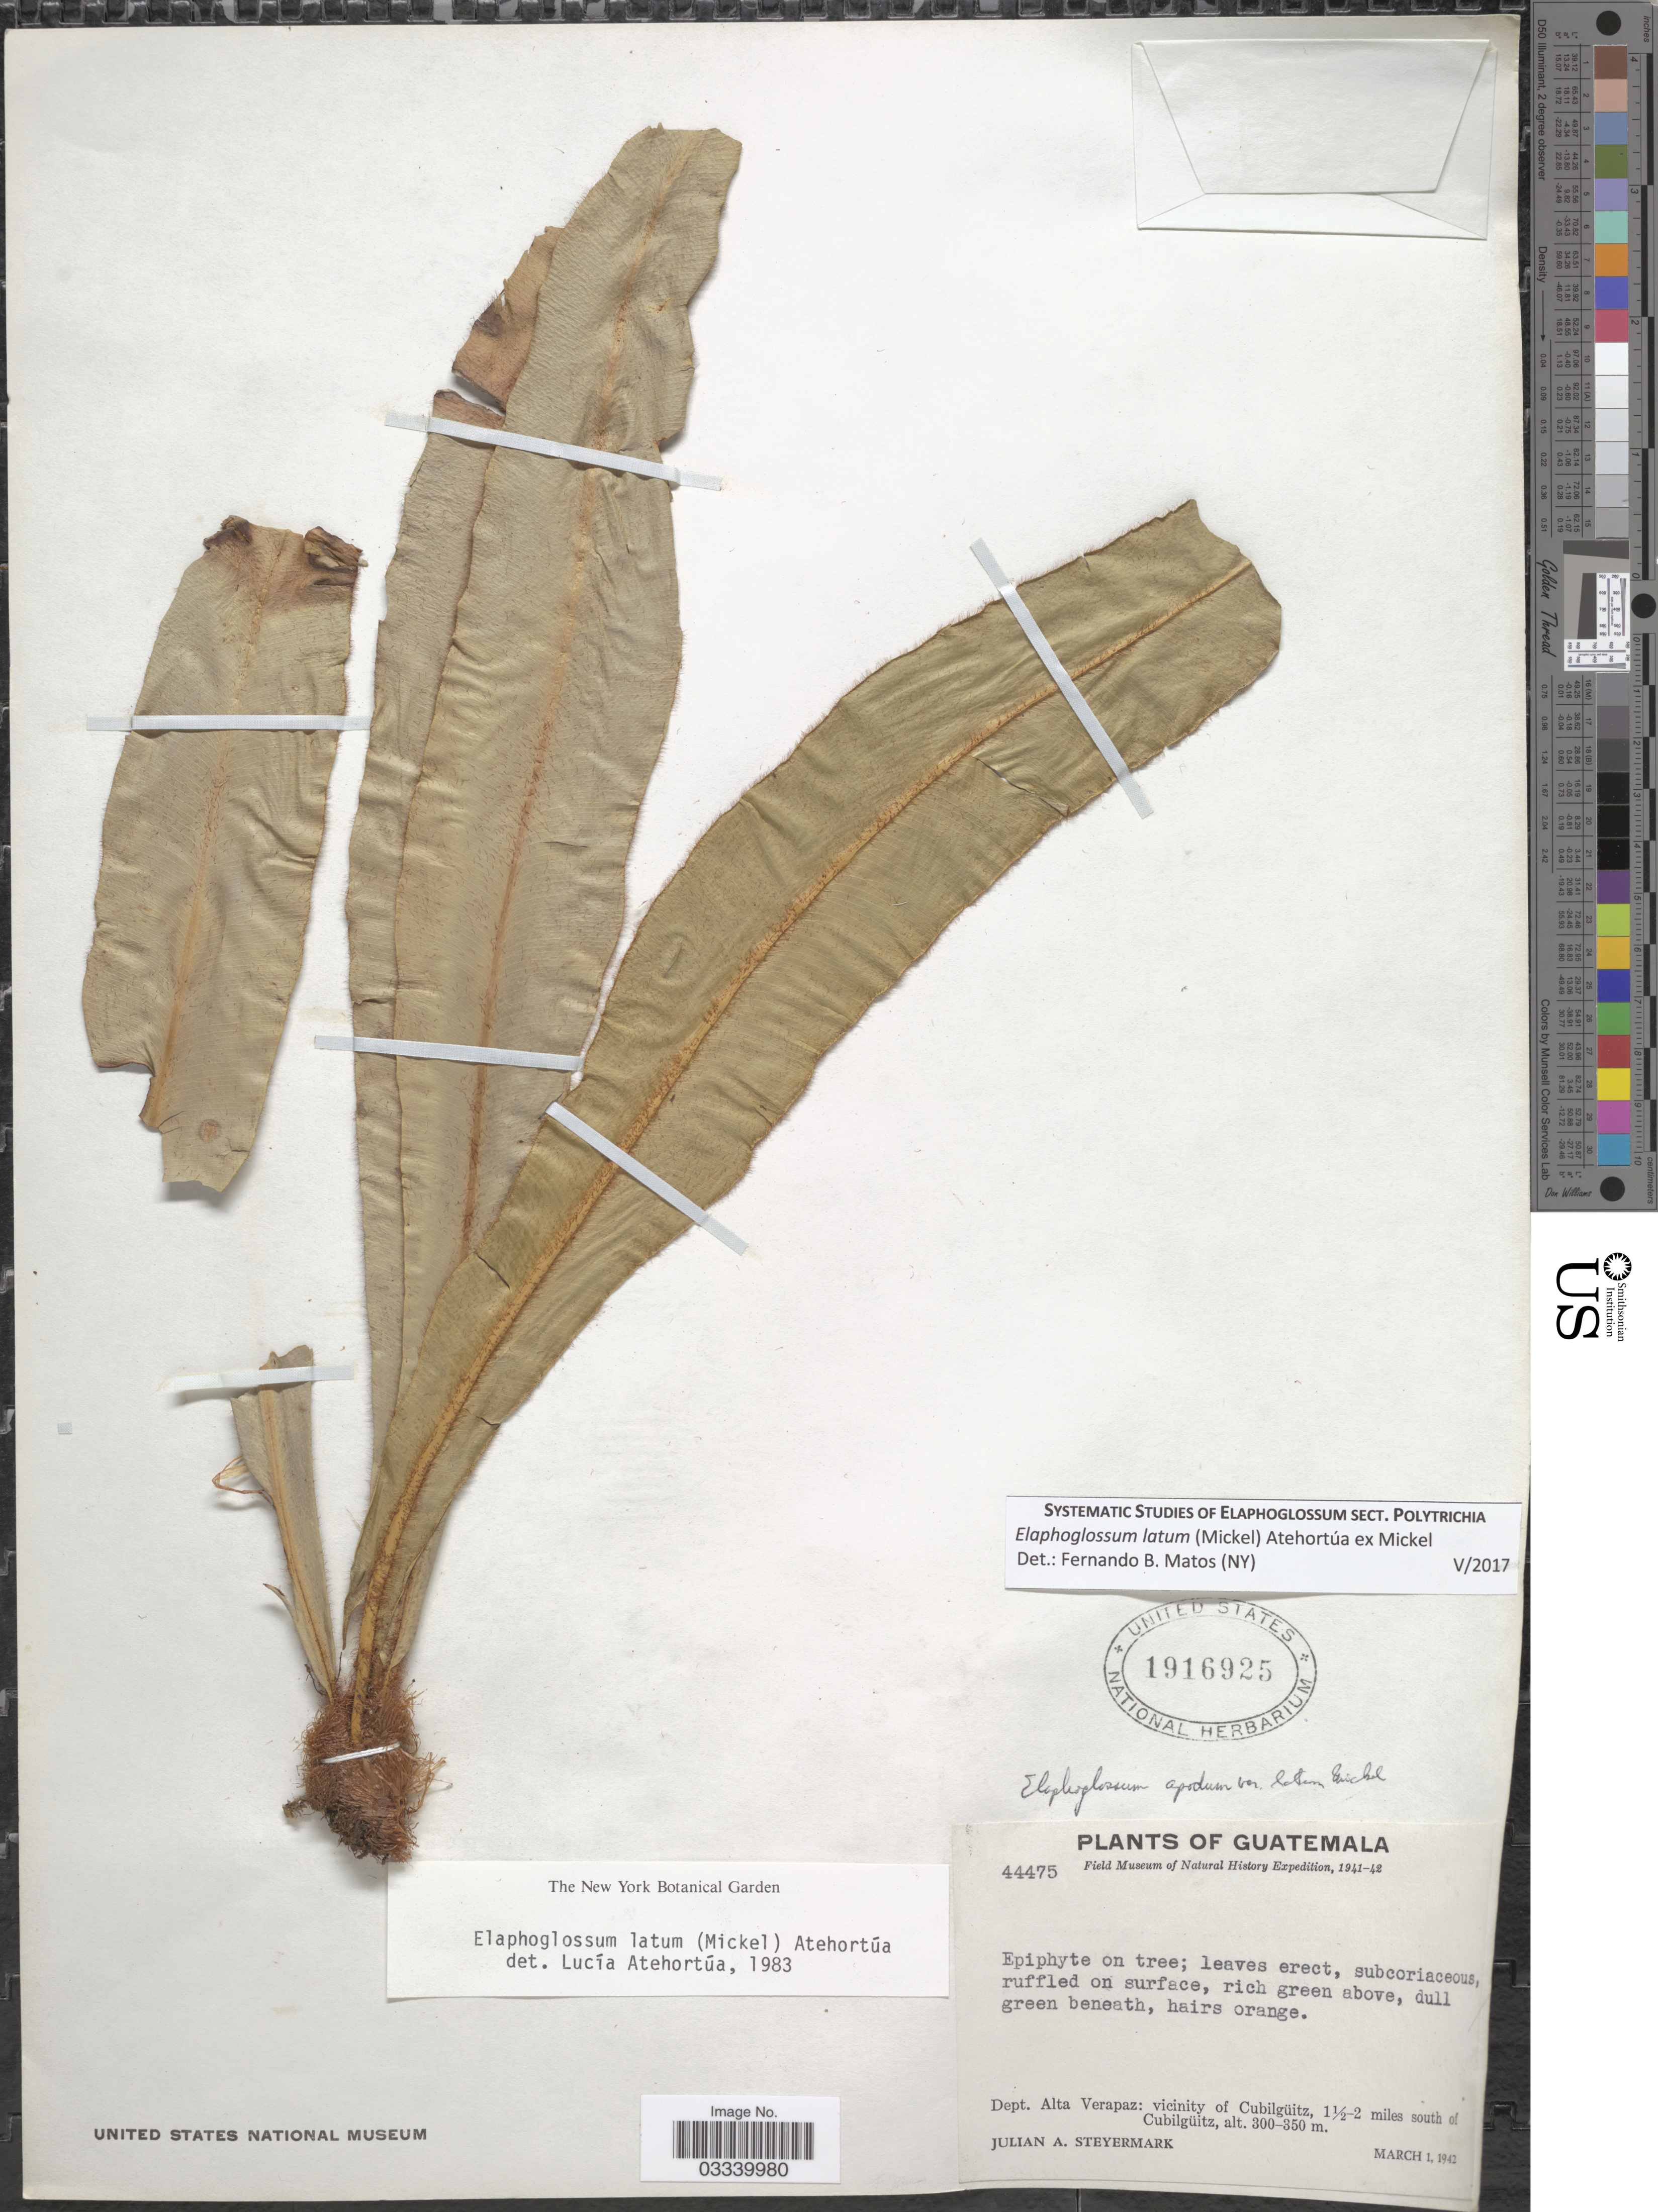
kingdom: Plantae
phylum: Tracheophyta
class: Polypodiopsida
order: Polypodiales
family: Dryopteridaceae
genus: Elaphoglossum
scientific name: Elaphoglossum latum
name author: (Mickel) Atehortúa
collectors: J. Steyermark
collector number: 44475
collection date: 1942-03-01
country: Guatemala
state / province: Alta Verapaz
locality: Dept. Alta Verapaz: vicinity of Cubilgüitz, 1½-2 miles south of Cubilgüitz.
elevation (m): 300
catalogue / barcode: US 1916925